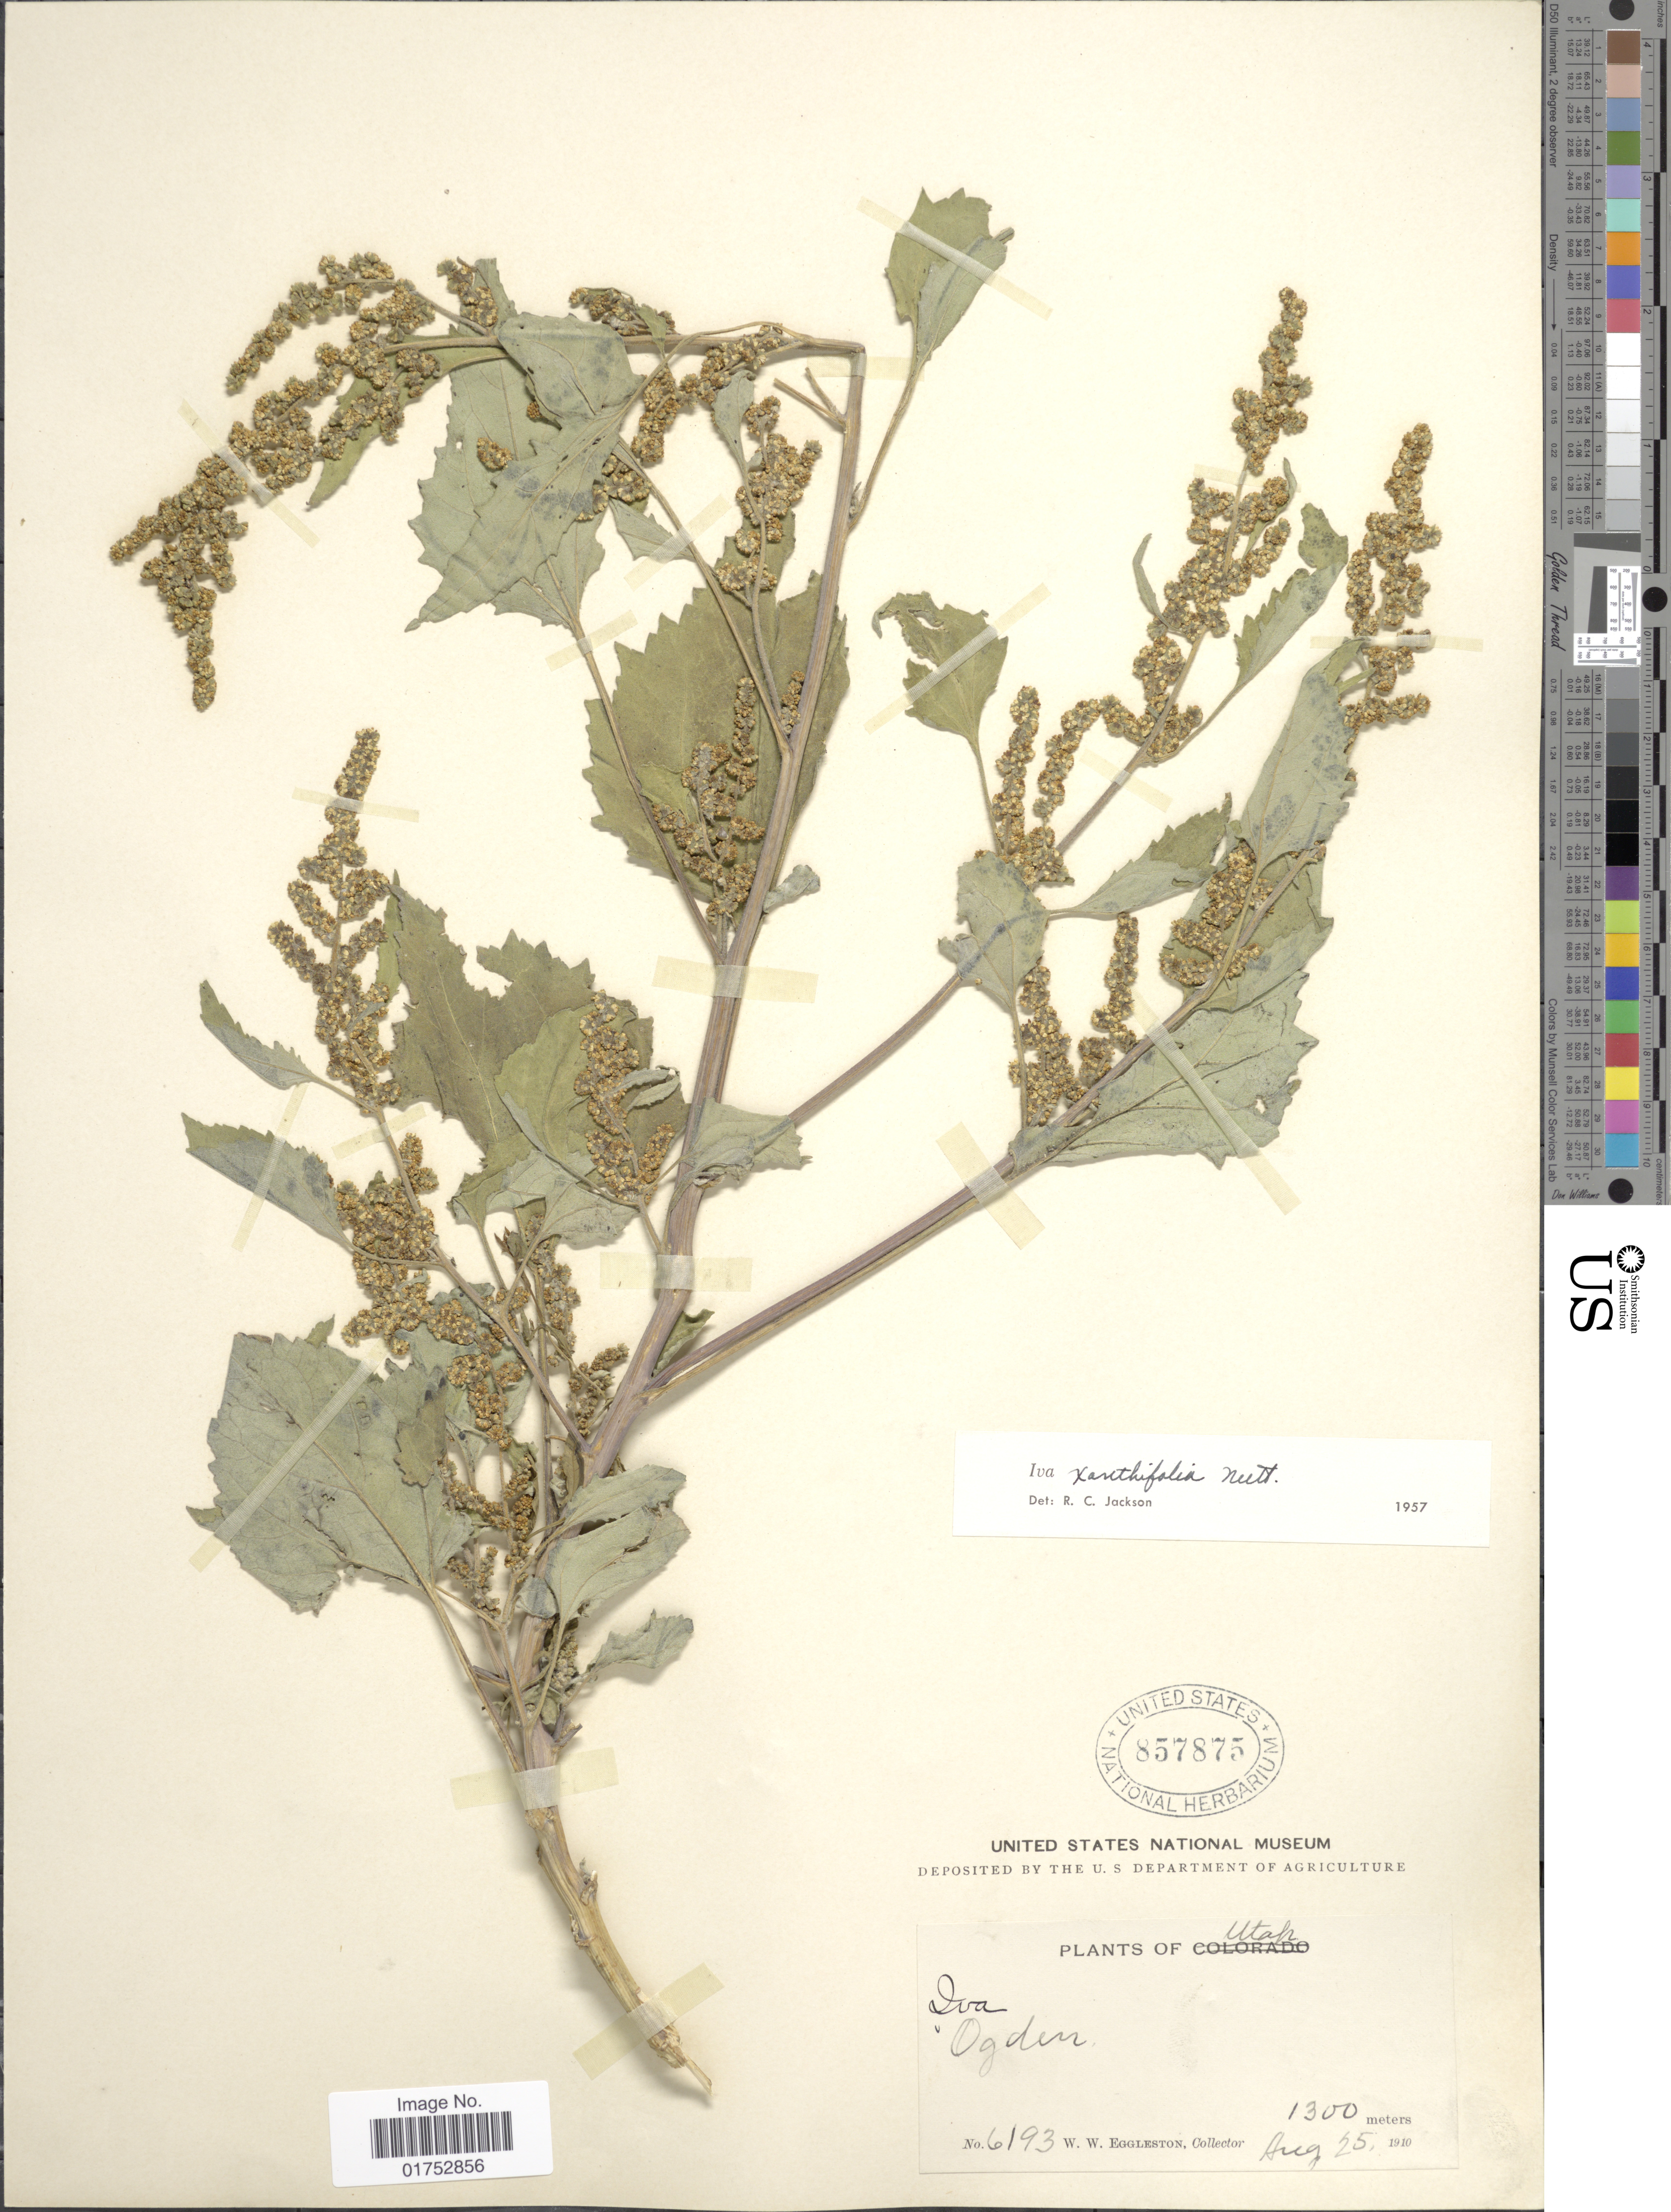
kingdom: Plantae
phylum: Tracheophyta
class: Magnoliopsida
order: Asterales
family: Asteraceae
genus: Iva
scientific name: Iva xanthifolia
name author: Nutt.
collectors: W. W. Eggleston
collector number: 6193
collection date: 1910-08-25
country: United States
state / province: Utah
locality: Ogden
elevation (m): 1300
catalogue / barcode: US 857875